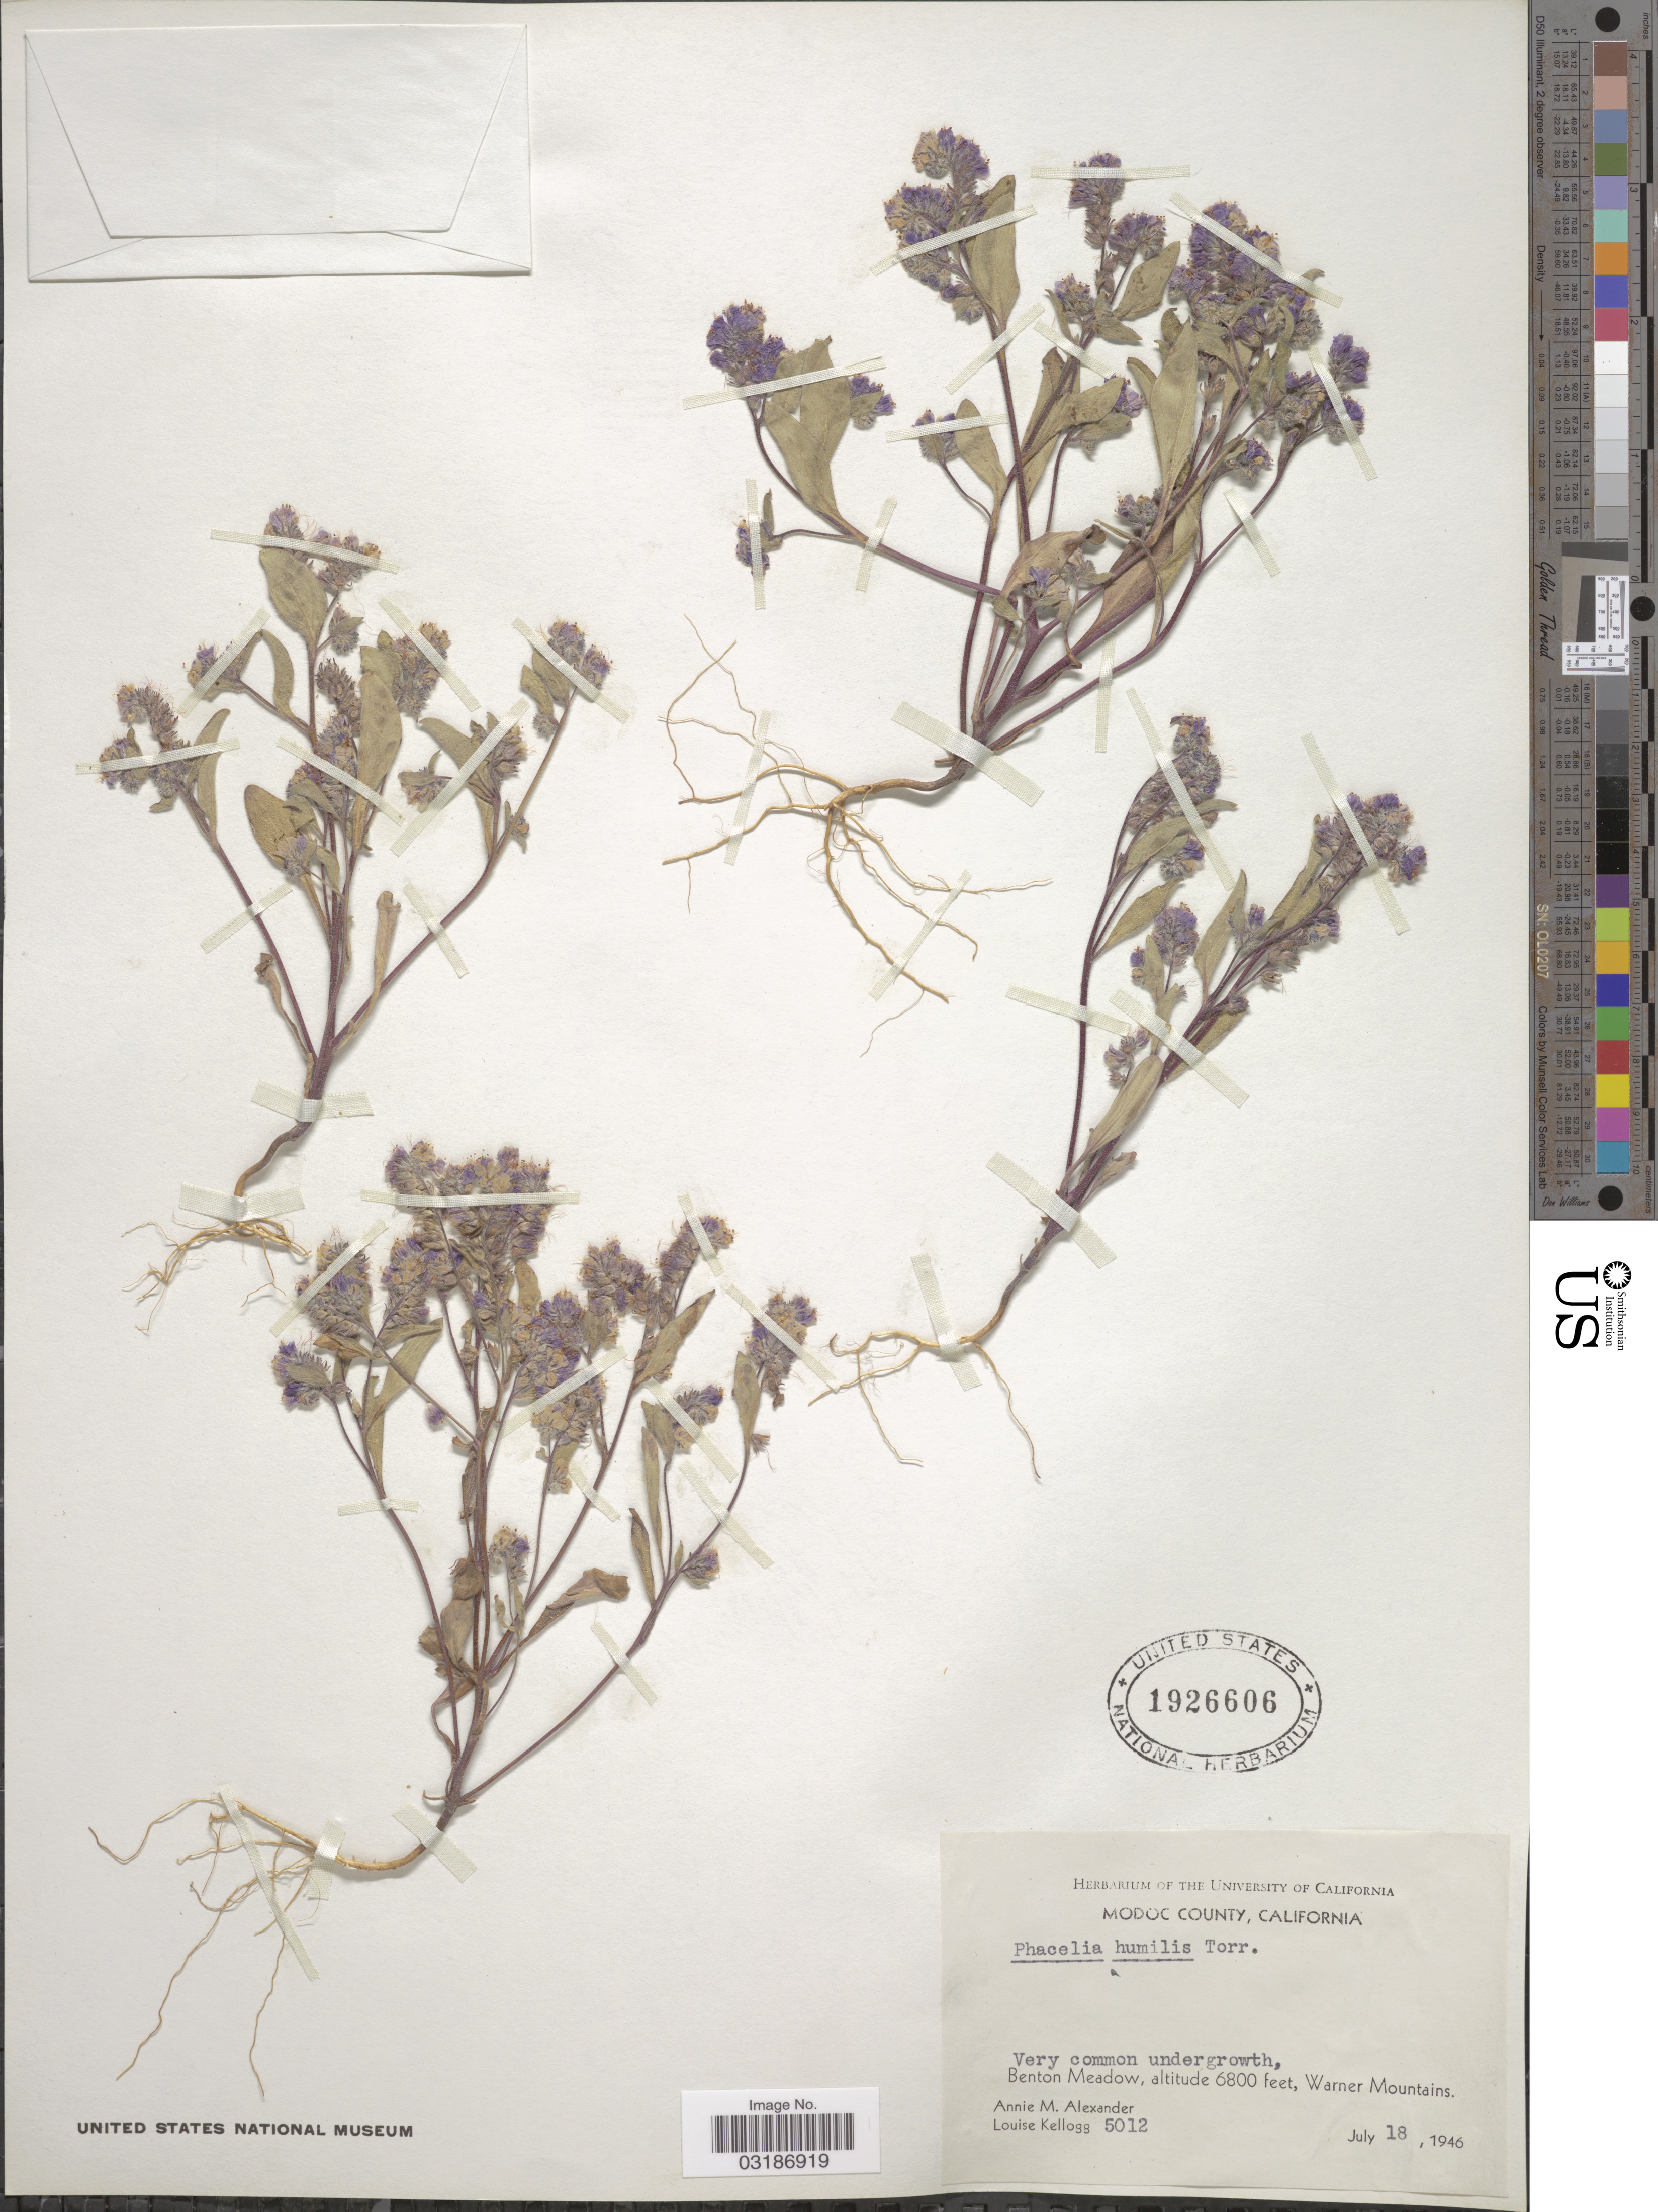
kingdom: Plantae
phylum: Tracheophyta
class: Magnoliopsida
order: Boraginales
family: Hydrophyllaceae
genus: Phacelia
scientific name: Phacelia humilis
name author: Torr. & A. Gray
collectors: A. M. Alexander & L. Kellogg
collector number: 5012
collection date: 1946-07-18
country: United States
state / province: California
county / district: Modoc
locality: Modoc County. Benton Meadow, Warner Mountains.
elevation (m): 2073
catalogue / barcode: US 1926606